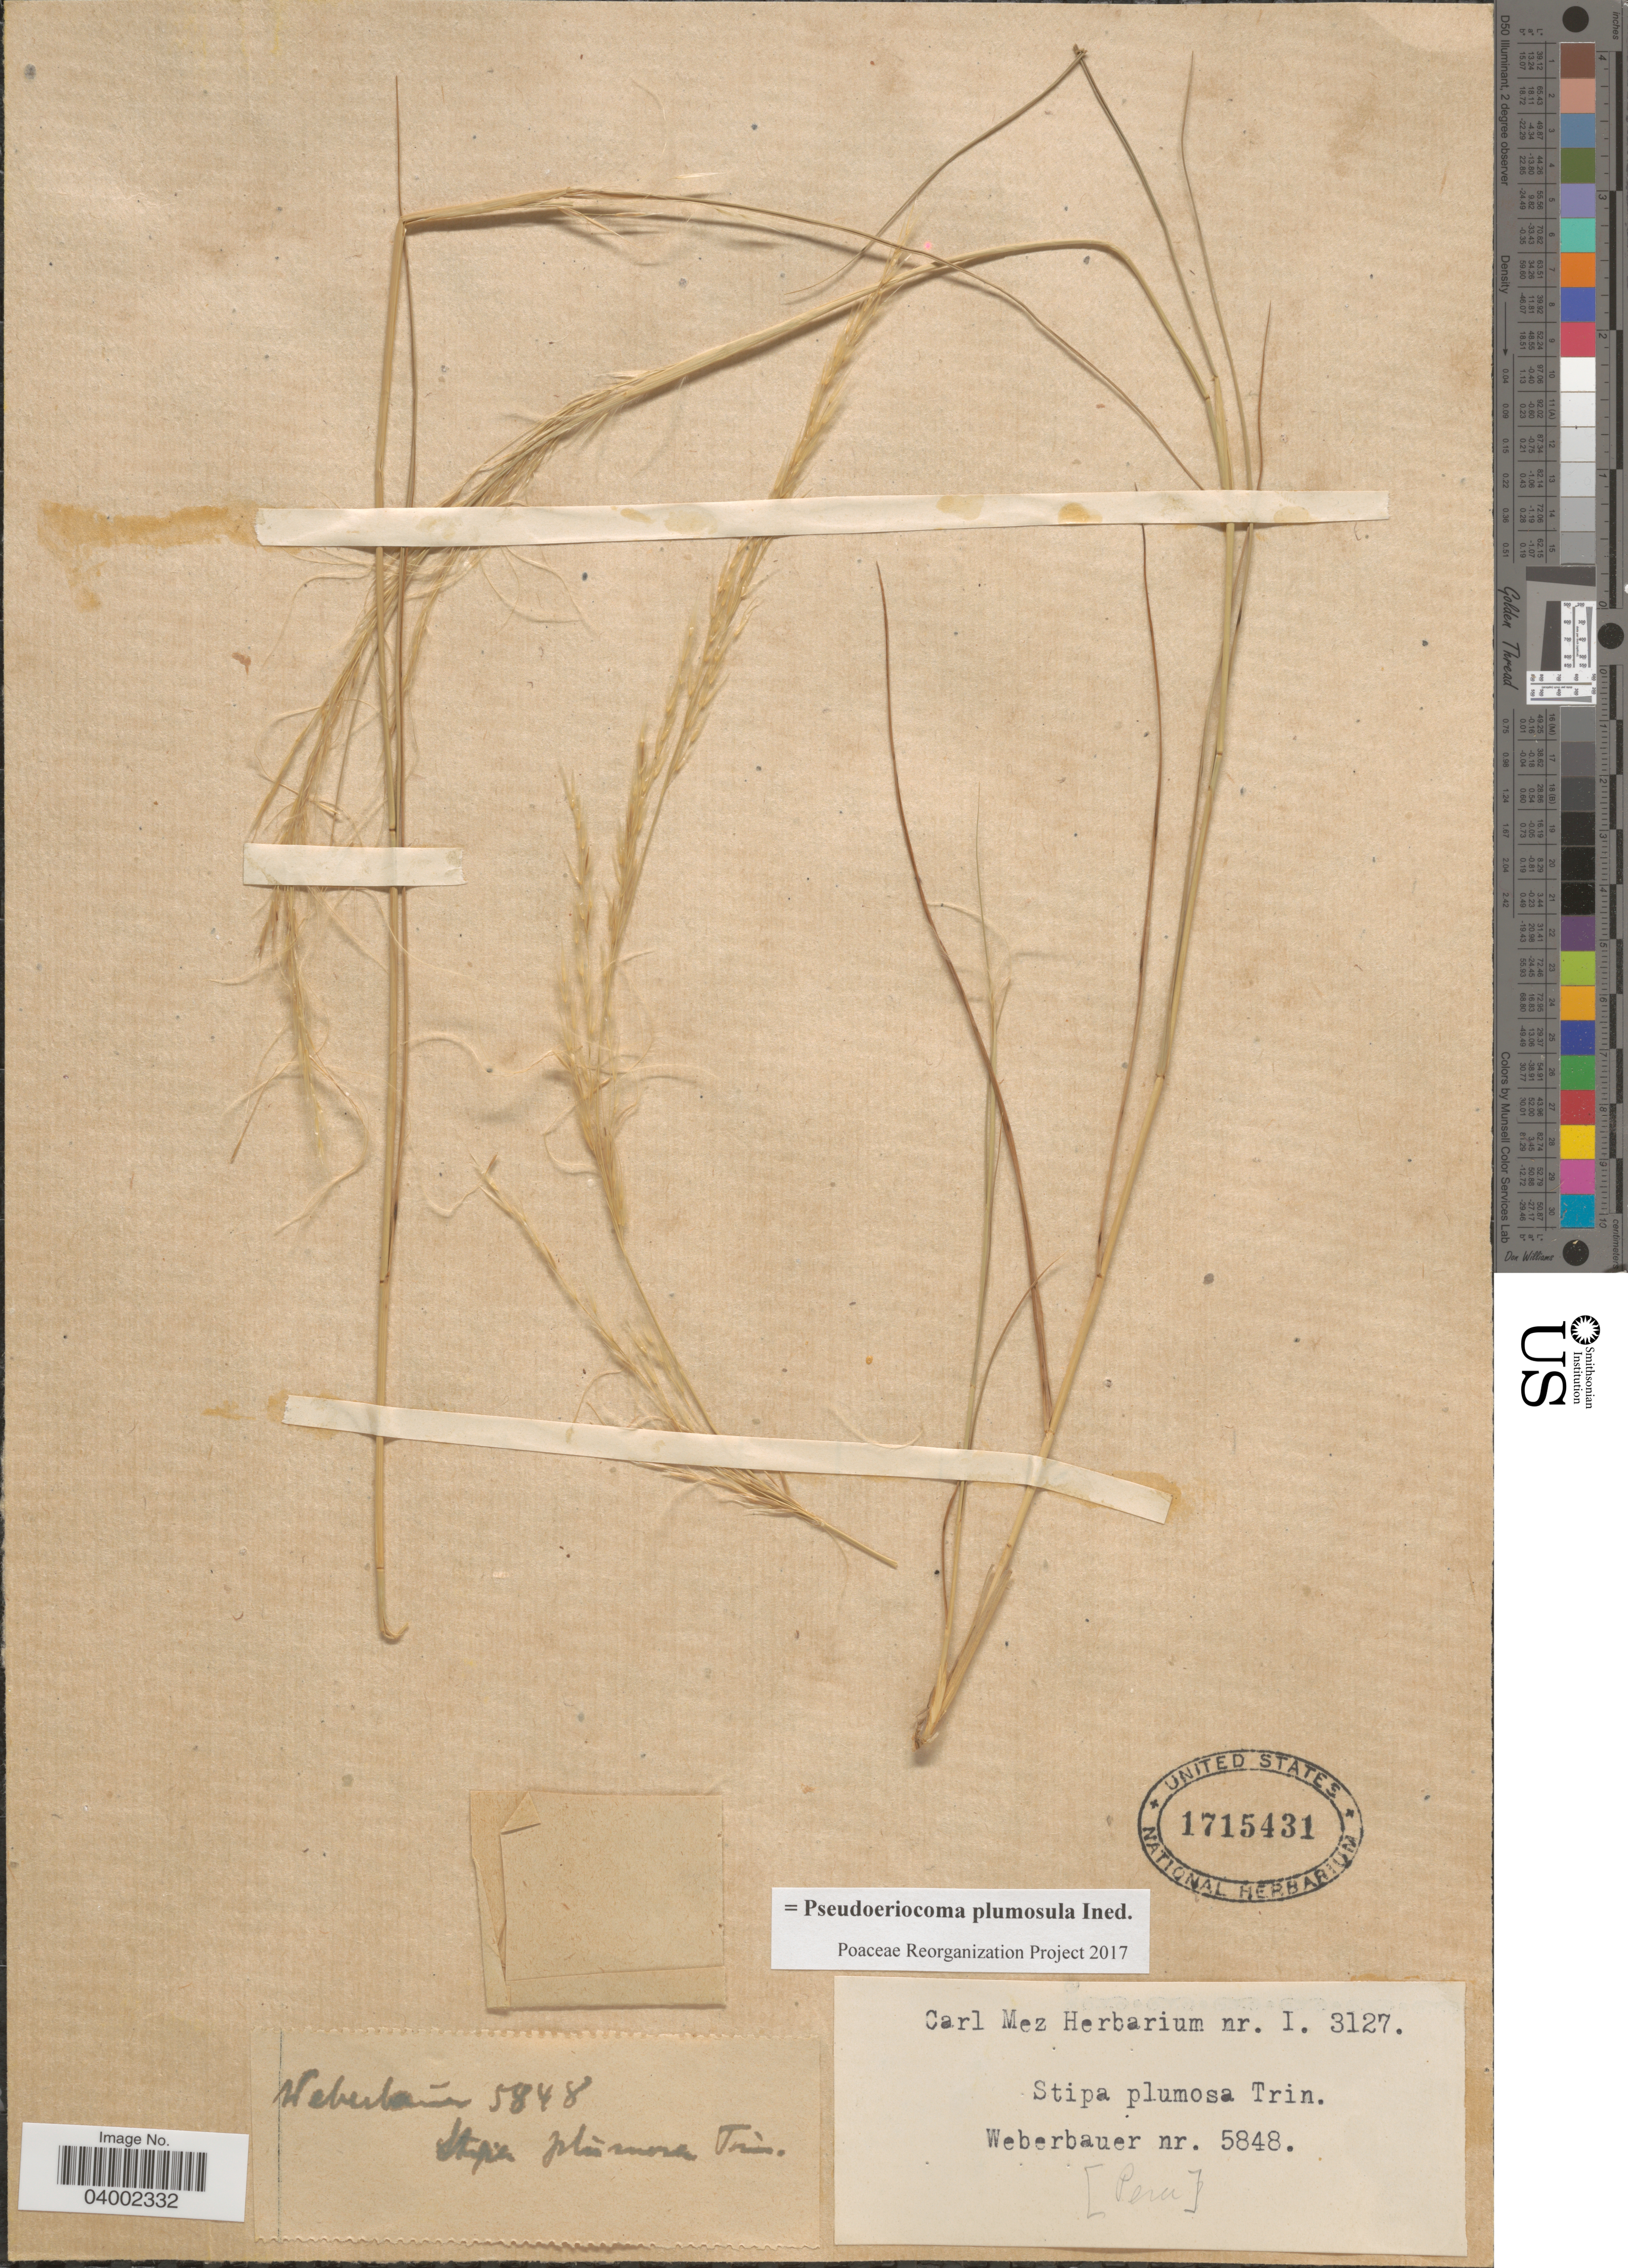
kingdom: Plantae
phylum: Tracheophyta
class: Liliopsida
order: Poales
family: Poaceae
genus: Pseudoeriocoma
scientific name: Pseudoeriocoma plumosula ined.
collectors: Weberbauer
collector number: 5848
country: Peru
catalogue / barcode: US 1715431